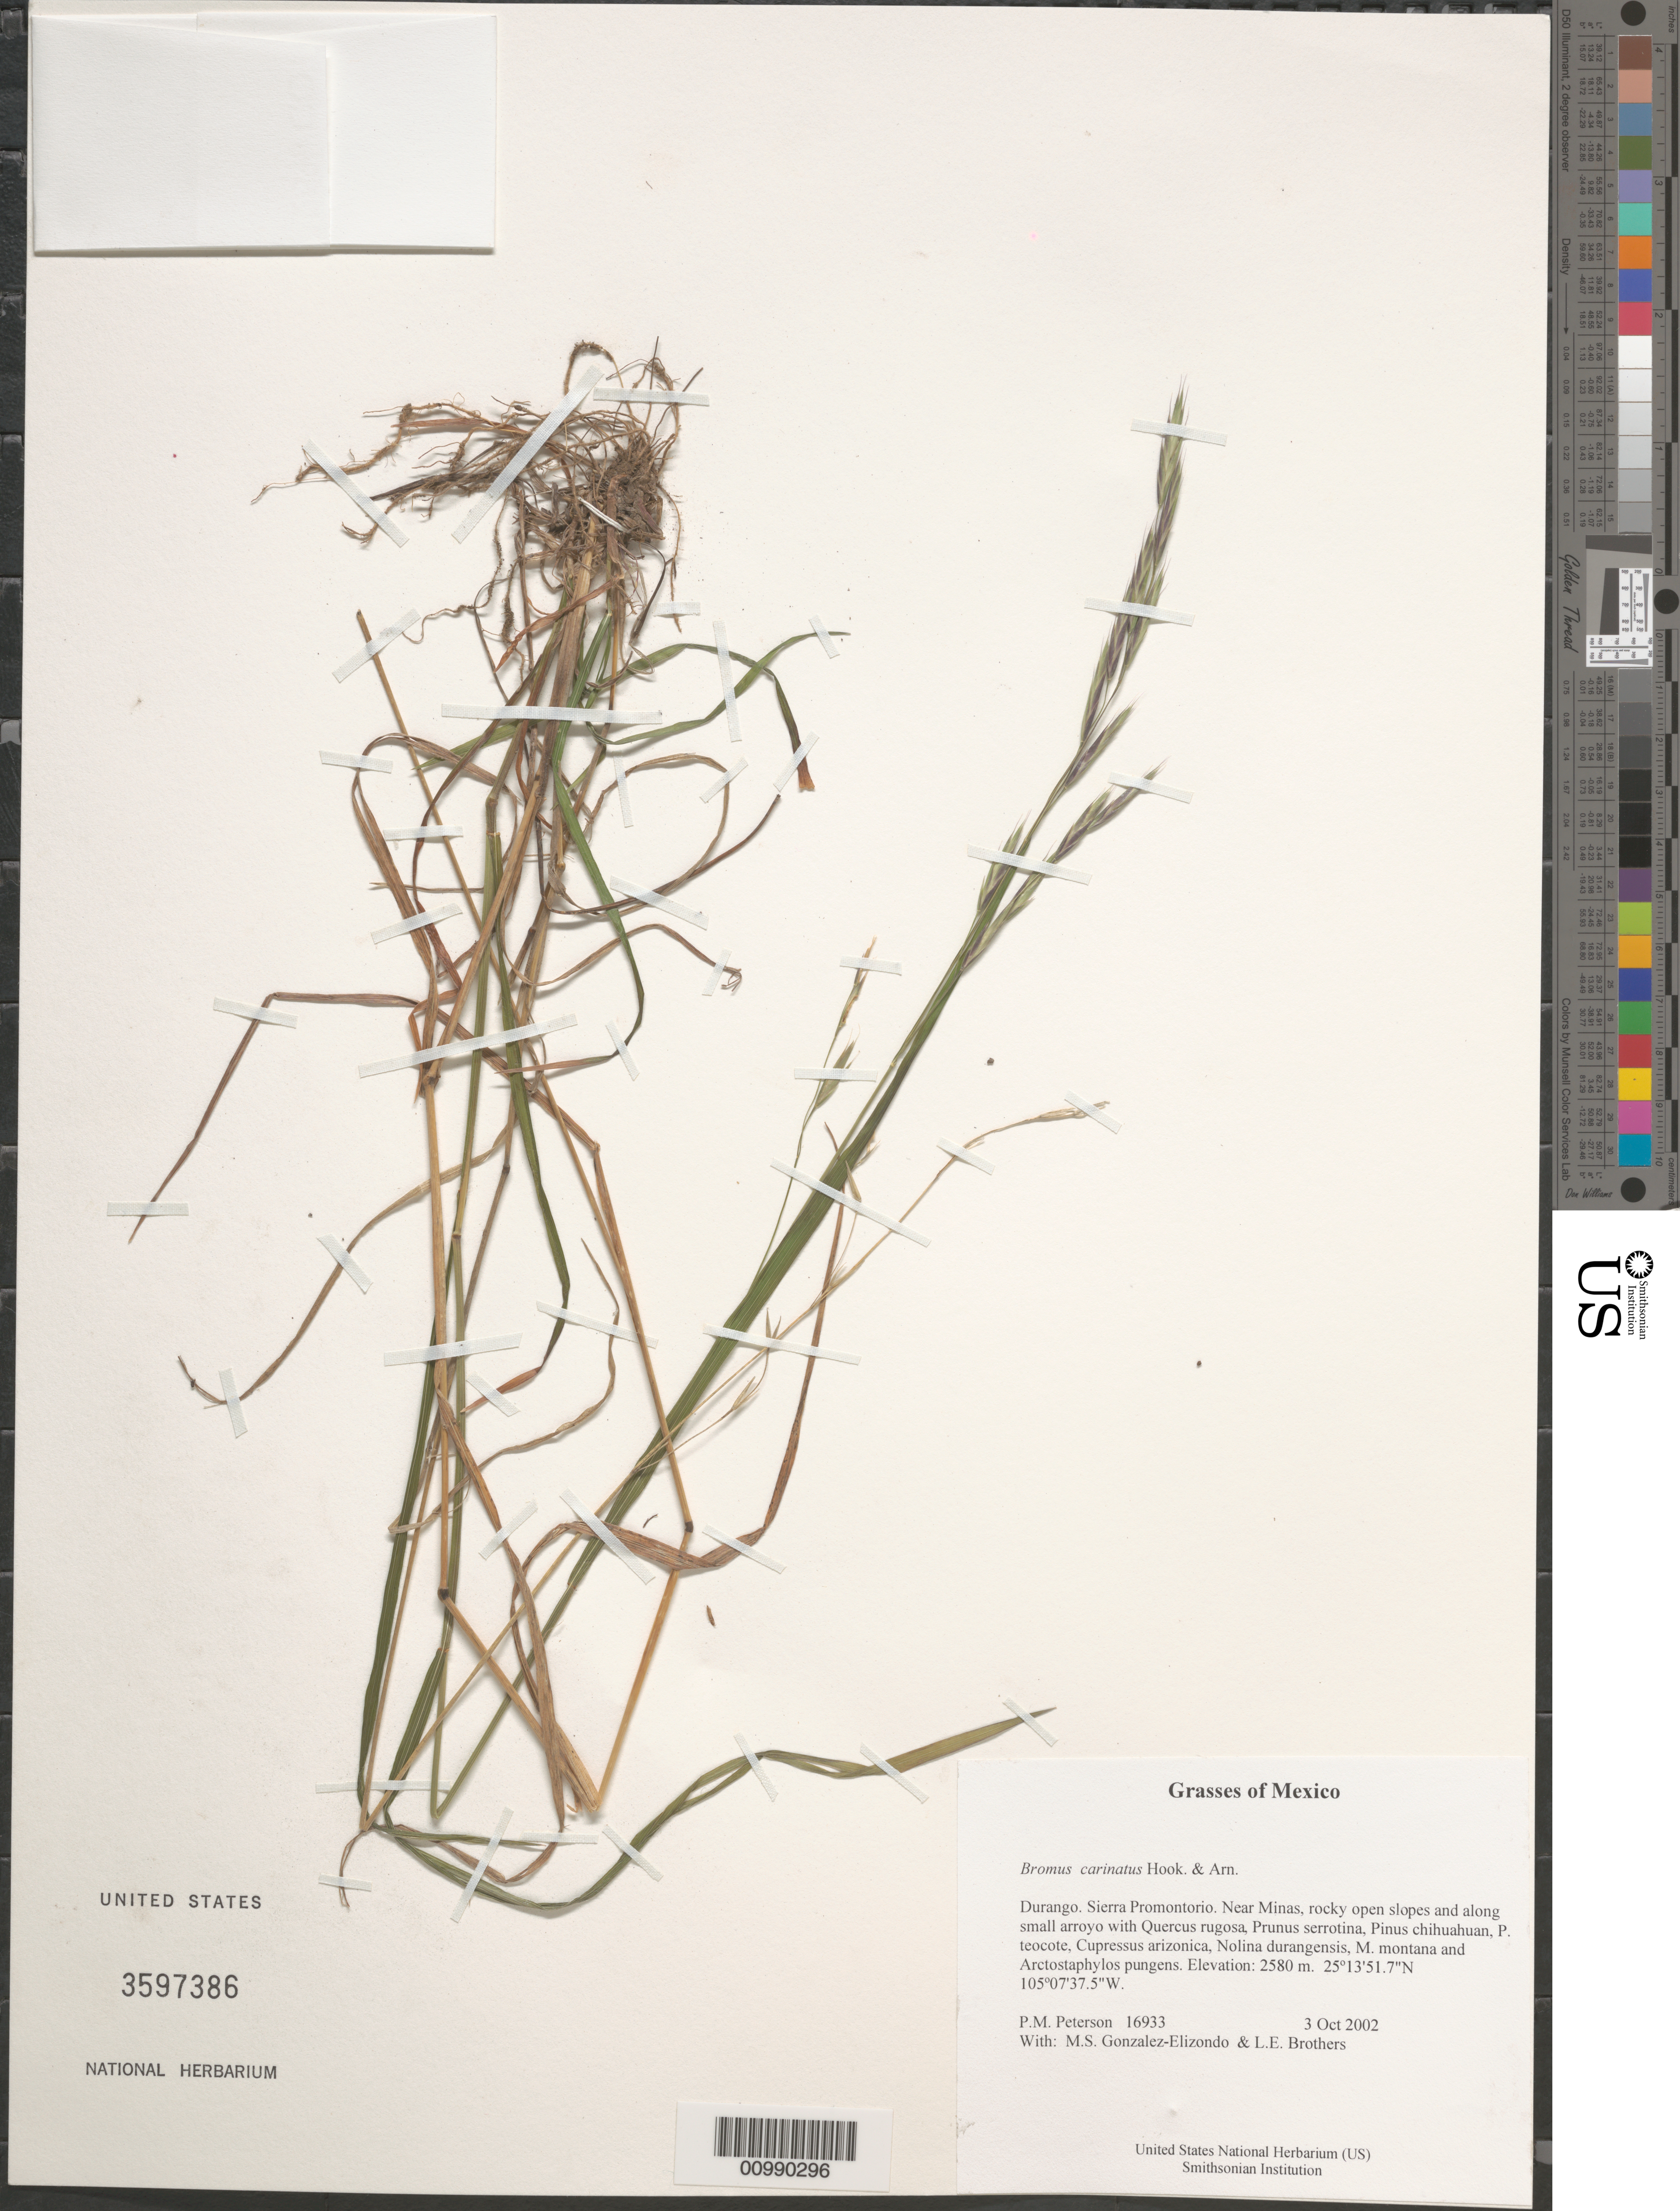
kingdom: Plantae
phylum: Tracheophyta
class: Liliopsida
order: Poales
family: Poaceae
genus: Bromus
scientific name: Bromus carinatus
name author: Hook. & Arn.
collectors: P. M. Peterson, M. S. González-Elizondo & L. E. Brothers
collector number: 16933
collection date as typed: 03 Oct 2002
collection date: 2002-10-03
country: Mexico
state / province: Durango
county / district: Sierra Promontorio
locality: Near Minas, rocky open slopes and along small arroyo with Quercus rugosa, Prunus serrotina, Pinus chihuahuan, P. teocote, Cupressus arizonica, Nolina durangensis, M. montana and Arctostaphylos pungens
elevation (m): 2580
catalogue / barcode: US 3597386